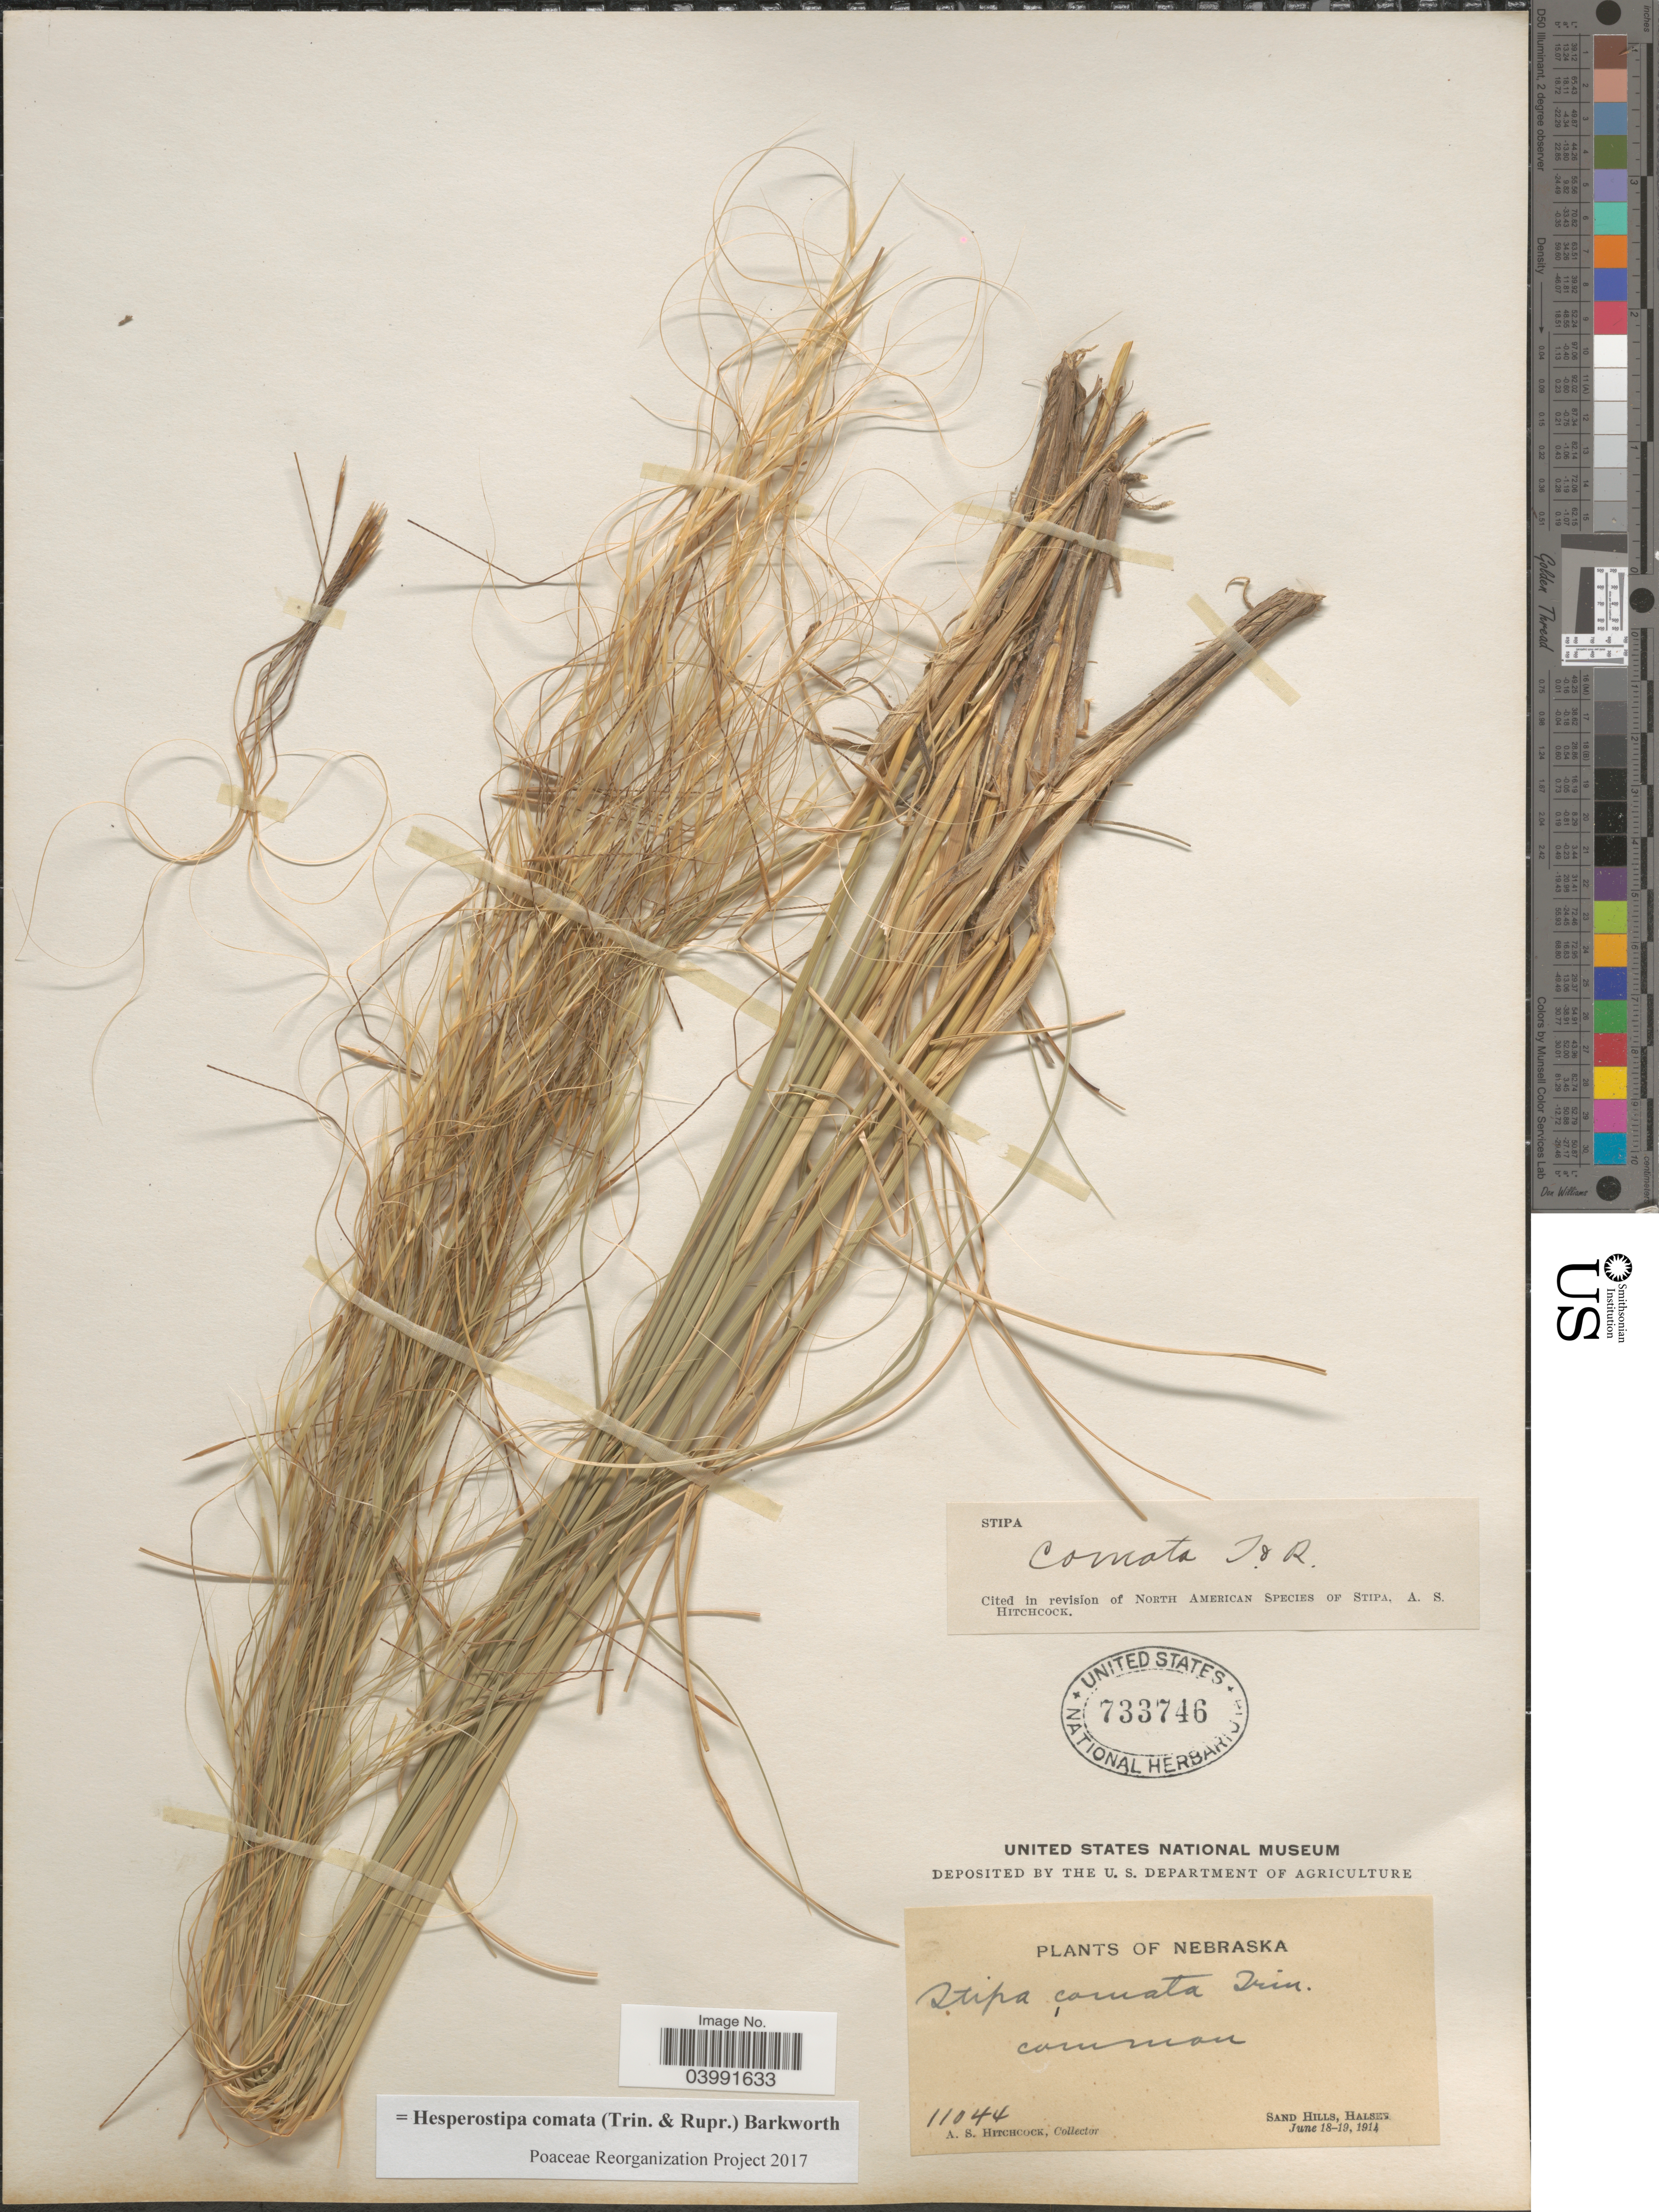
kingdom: Plantae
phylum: Tracheophyta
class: Liliopsida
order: Poales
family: Poaceae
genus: Hesperostipa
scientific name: Hesperostipa comata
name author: (Trin. & Rupr.) Barkworth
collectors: A. S. Hitchcock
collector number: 11044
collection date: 1914-06-18/1914-06-19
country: United States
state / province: Nebraska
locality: Sand Hills, Halsey.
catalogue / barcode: US 733746